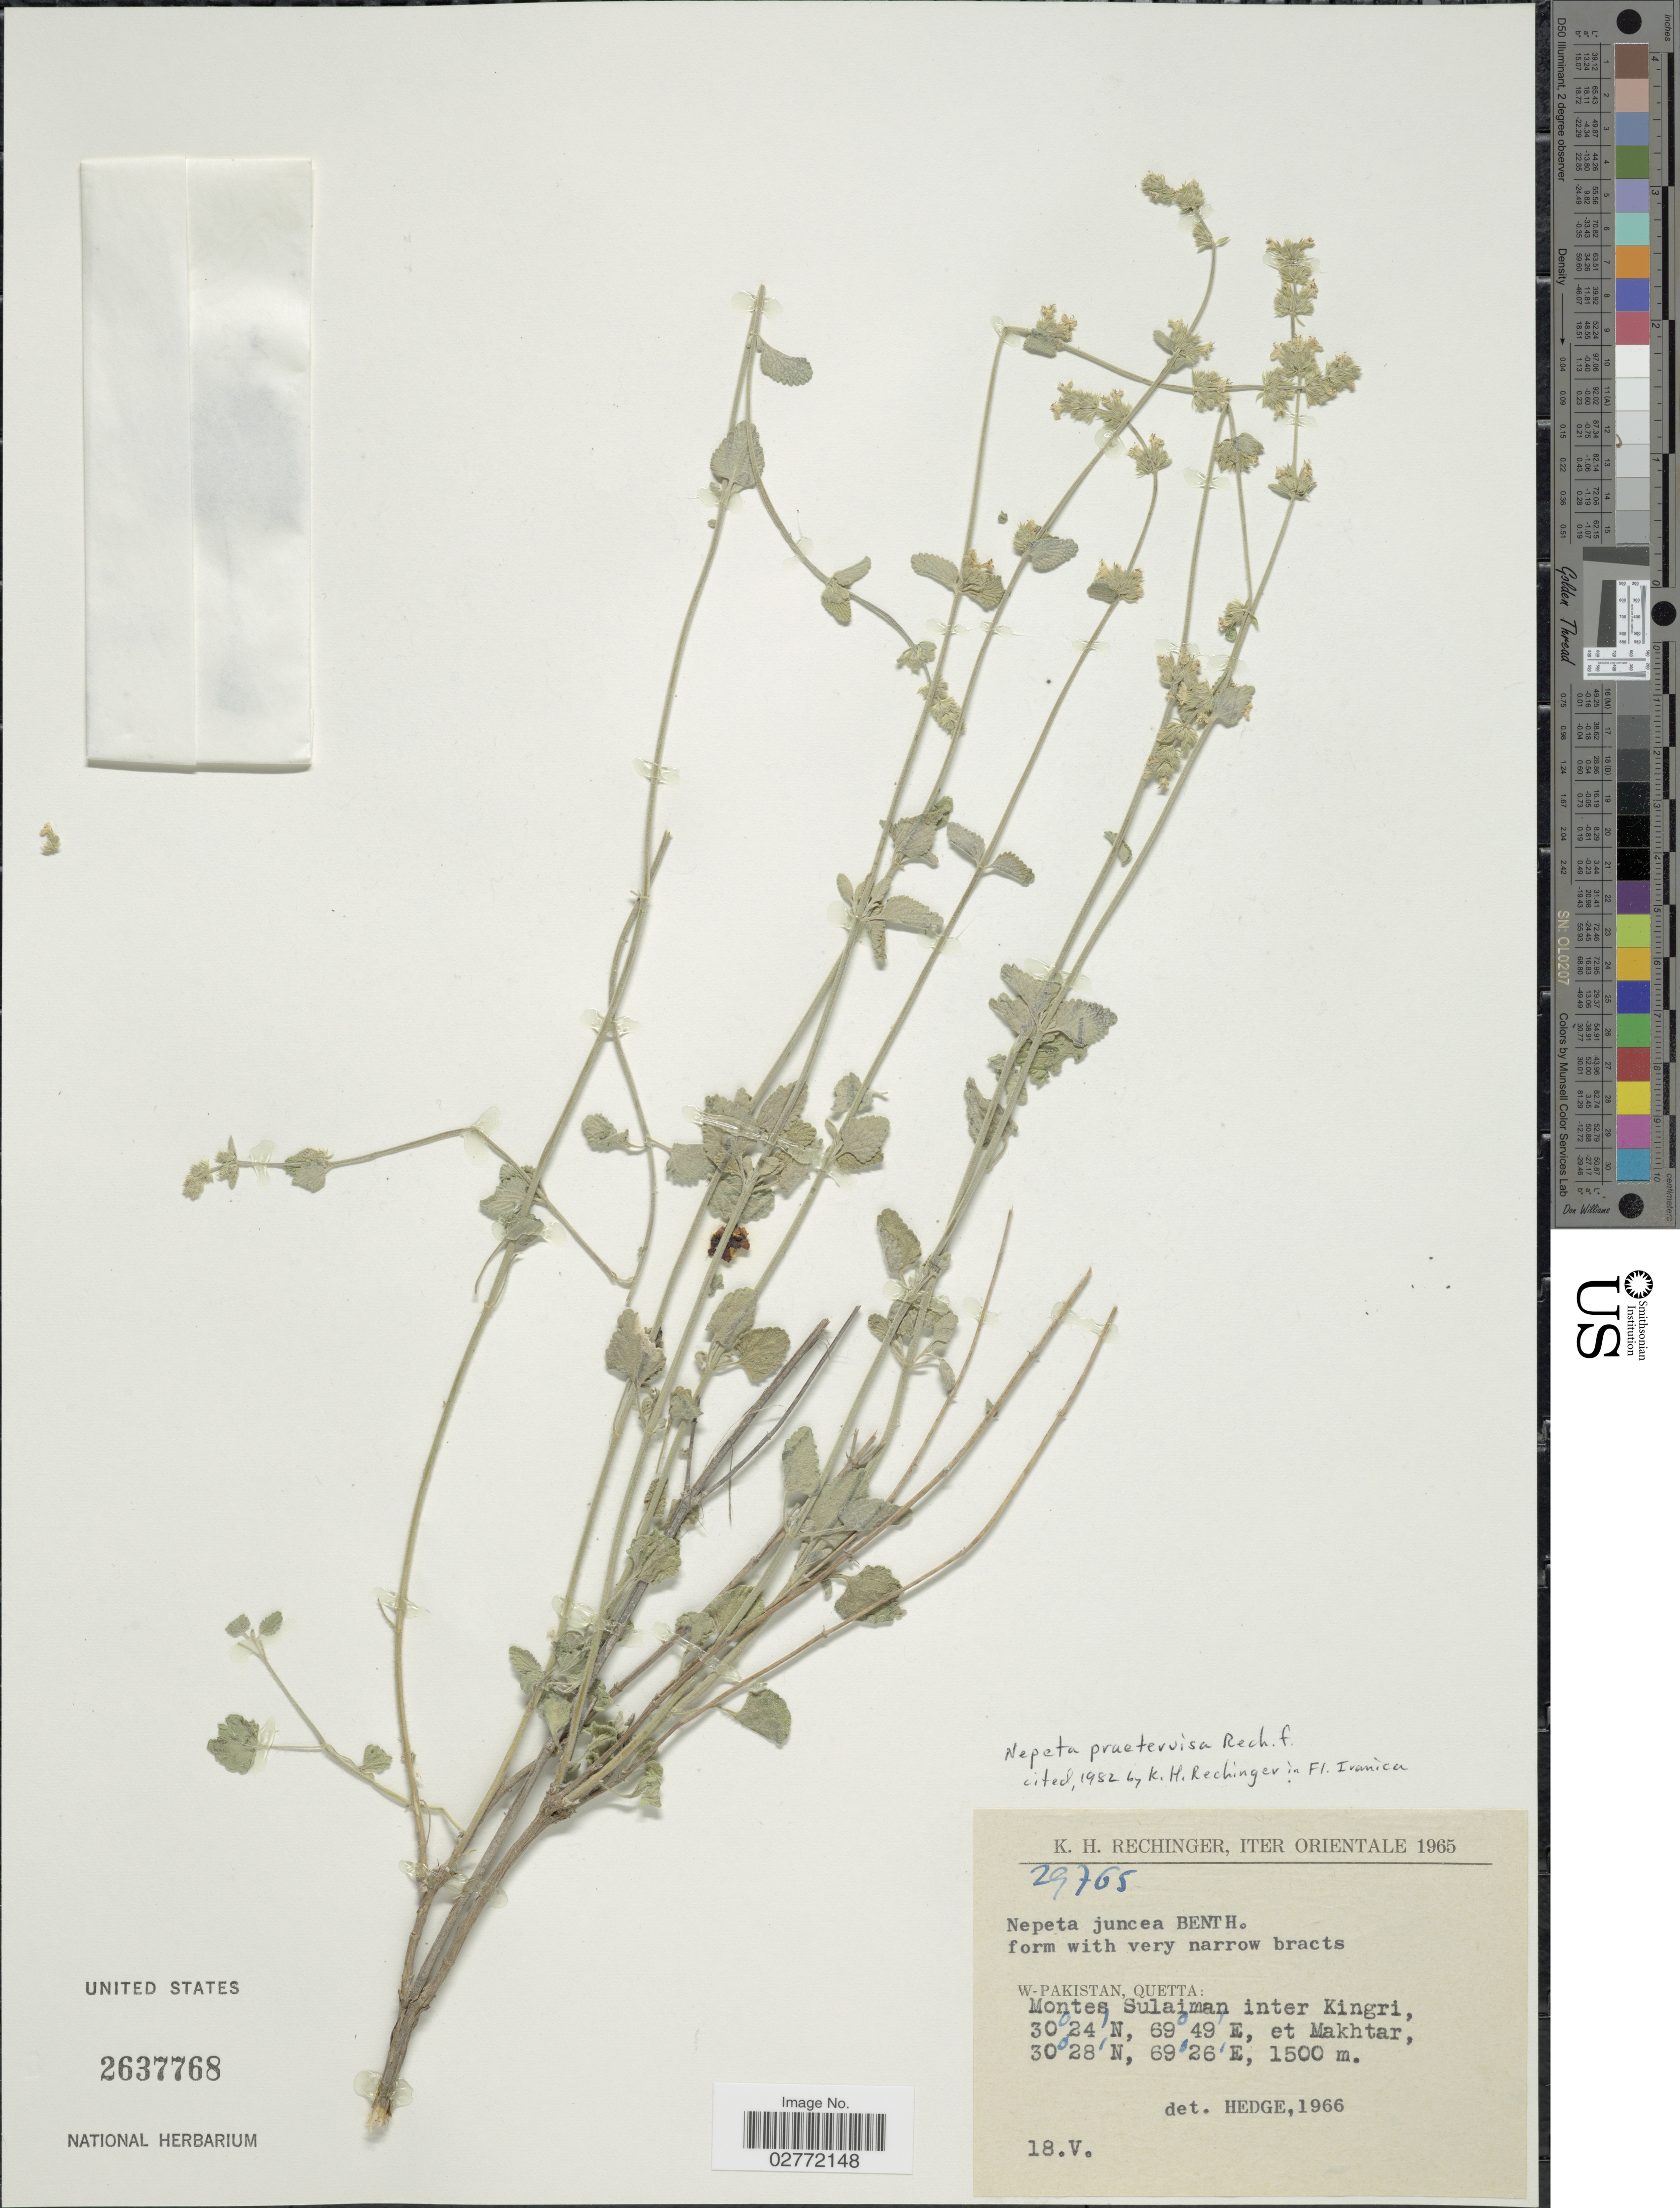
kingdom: Plantae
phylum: Tracheophyta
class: Magnoliopsida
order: Lamiales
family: Lamiaceae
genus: Nepeta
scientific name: Nepeta praetervisa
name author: Rech. f.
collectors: K. H. Rechinger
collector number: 29765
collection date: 1965-05-18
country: Pakistan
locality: Orientale. W-Pakistan, Quetta, Montes Sulaiman inter Kingri, et Makhtar.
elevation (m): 1500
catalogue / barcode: US 2637768